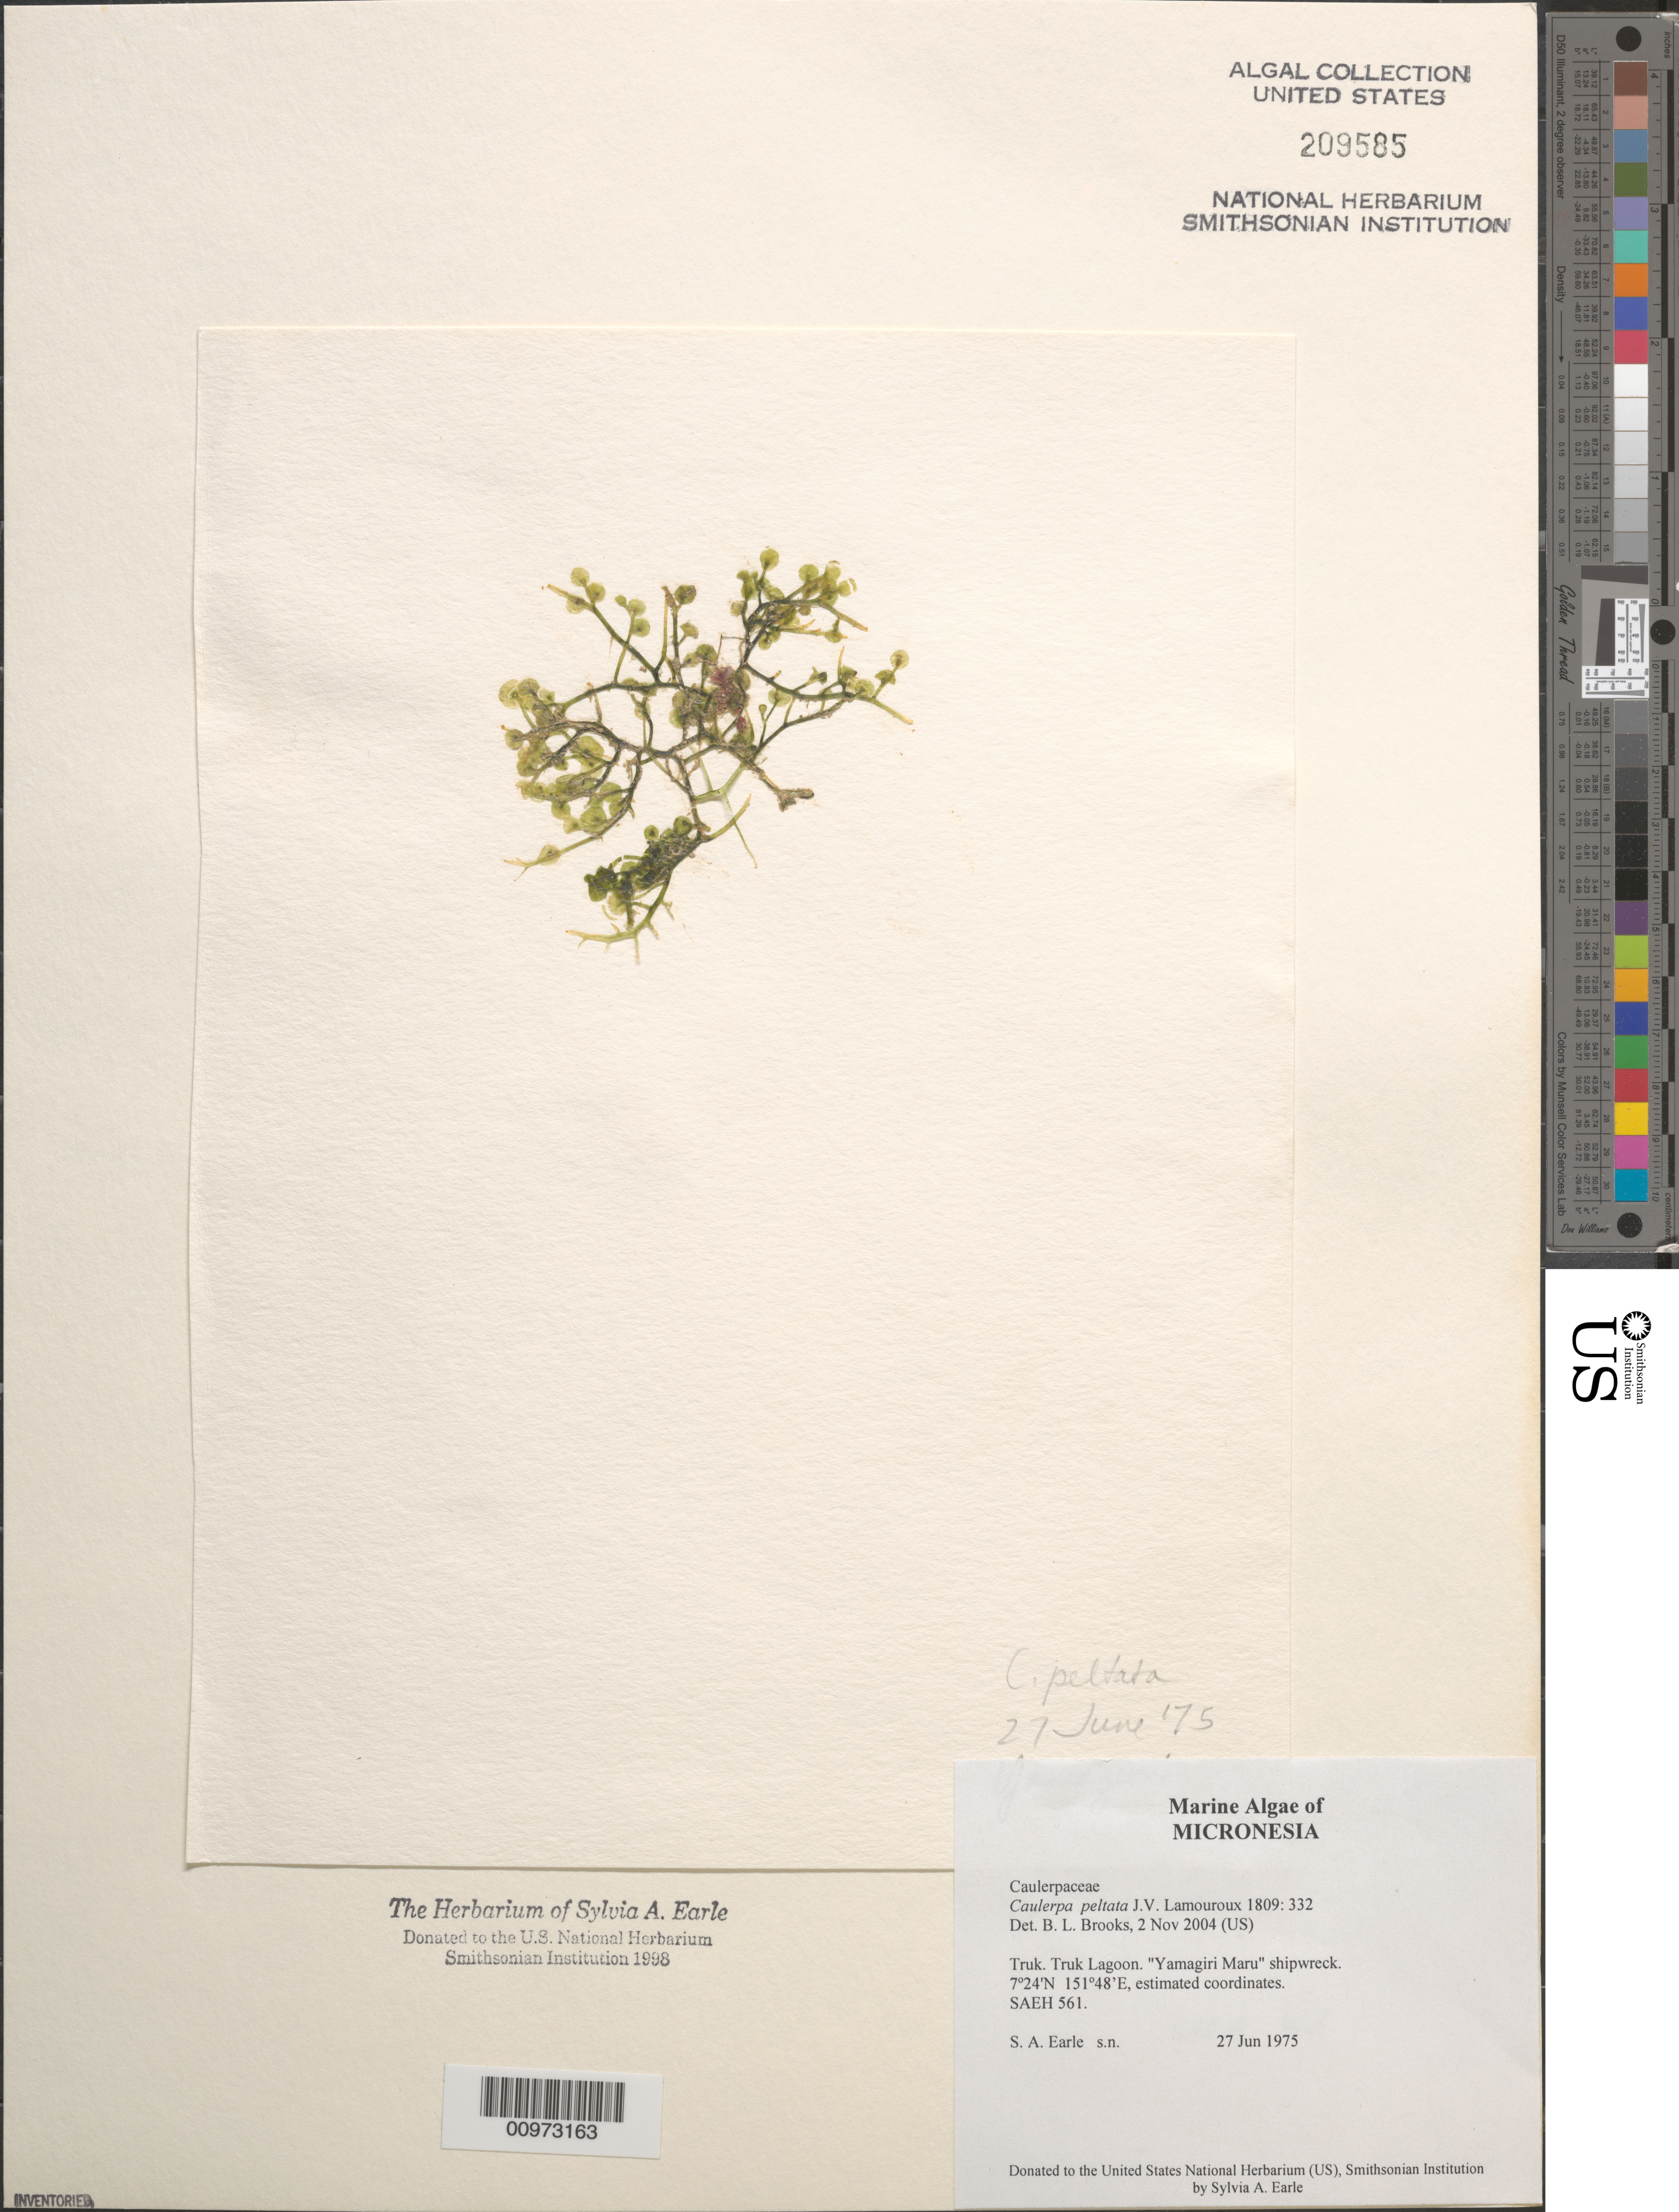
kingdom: Plantae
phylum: Chlorophyta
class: Ulvophyceae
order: Ulvales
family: Ulvaceae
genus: Ulva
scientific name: Ulva linza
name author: L.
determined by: Algae name updating Project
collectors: S. A. Earle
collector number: SAEH 561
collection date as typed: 27 Jun 1975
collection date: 1975-06-27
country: Micronesia, Federated States of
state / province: Truk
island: Truk (Chuuk) Is.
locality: Chuuk Lagoon (Truk Lagoon), Yamagiri Maru shipwreck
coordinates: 7 24'N, 151 48'E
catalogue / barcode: US 209585